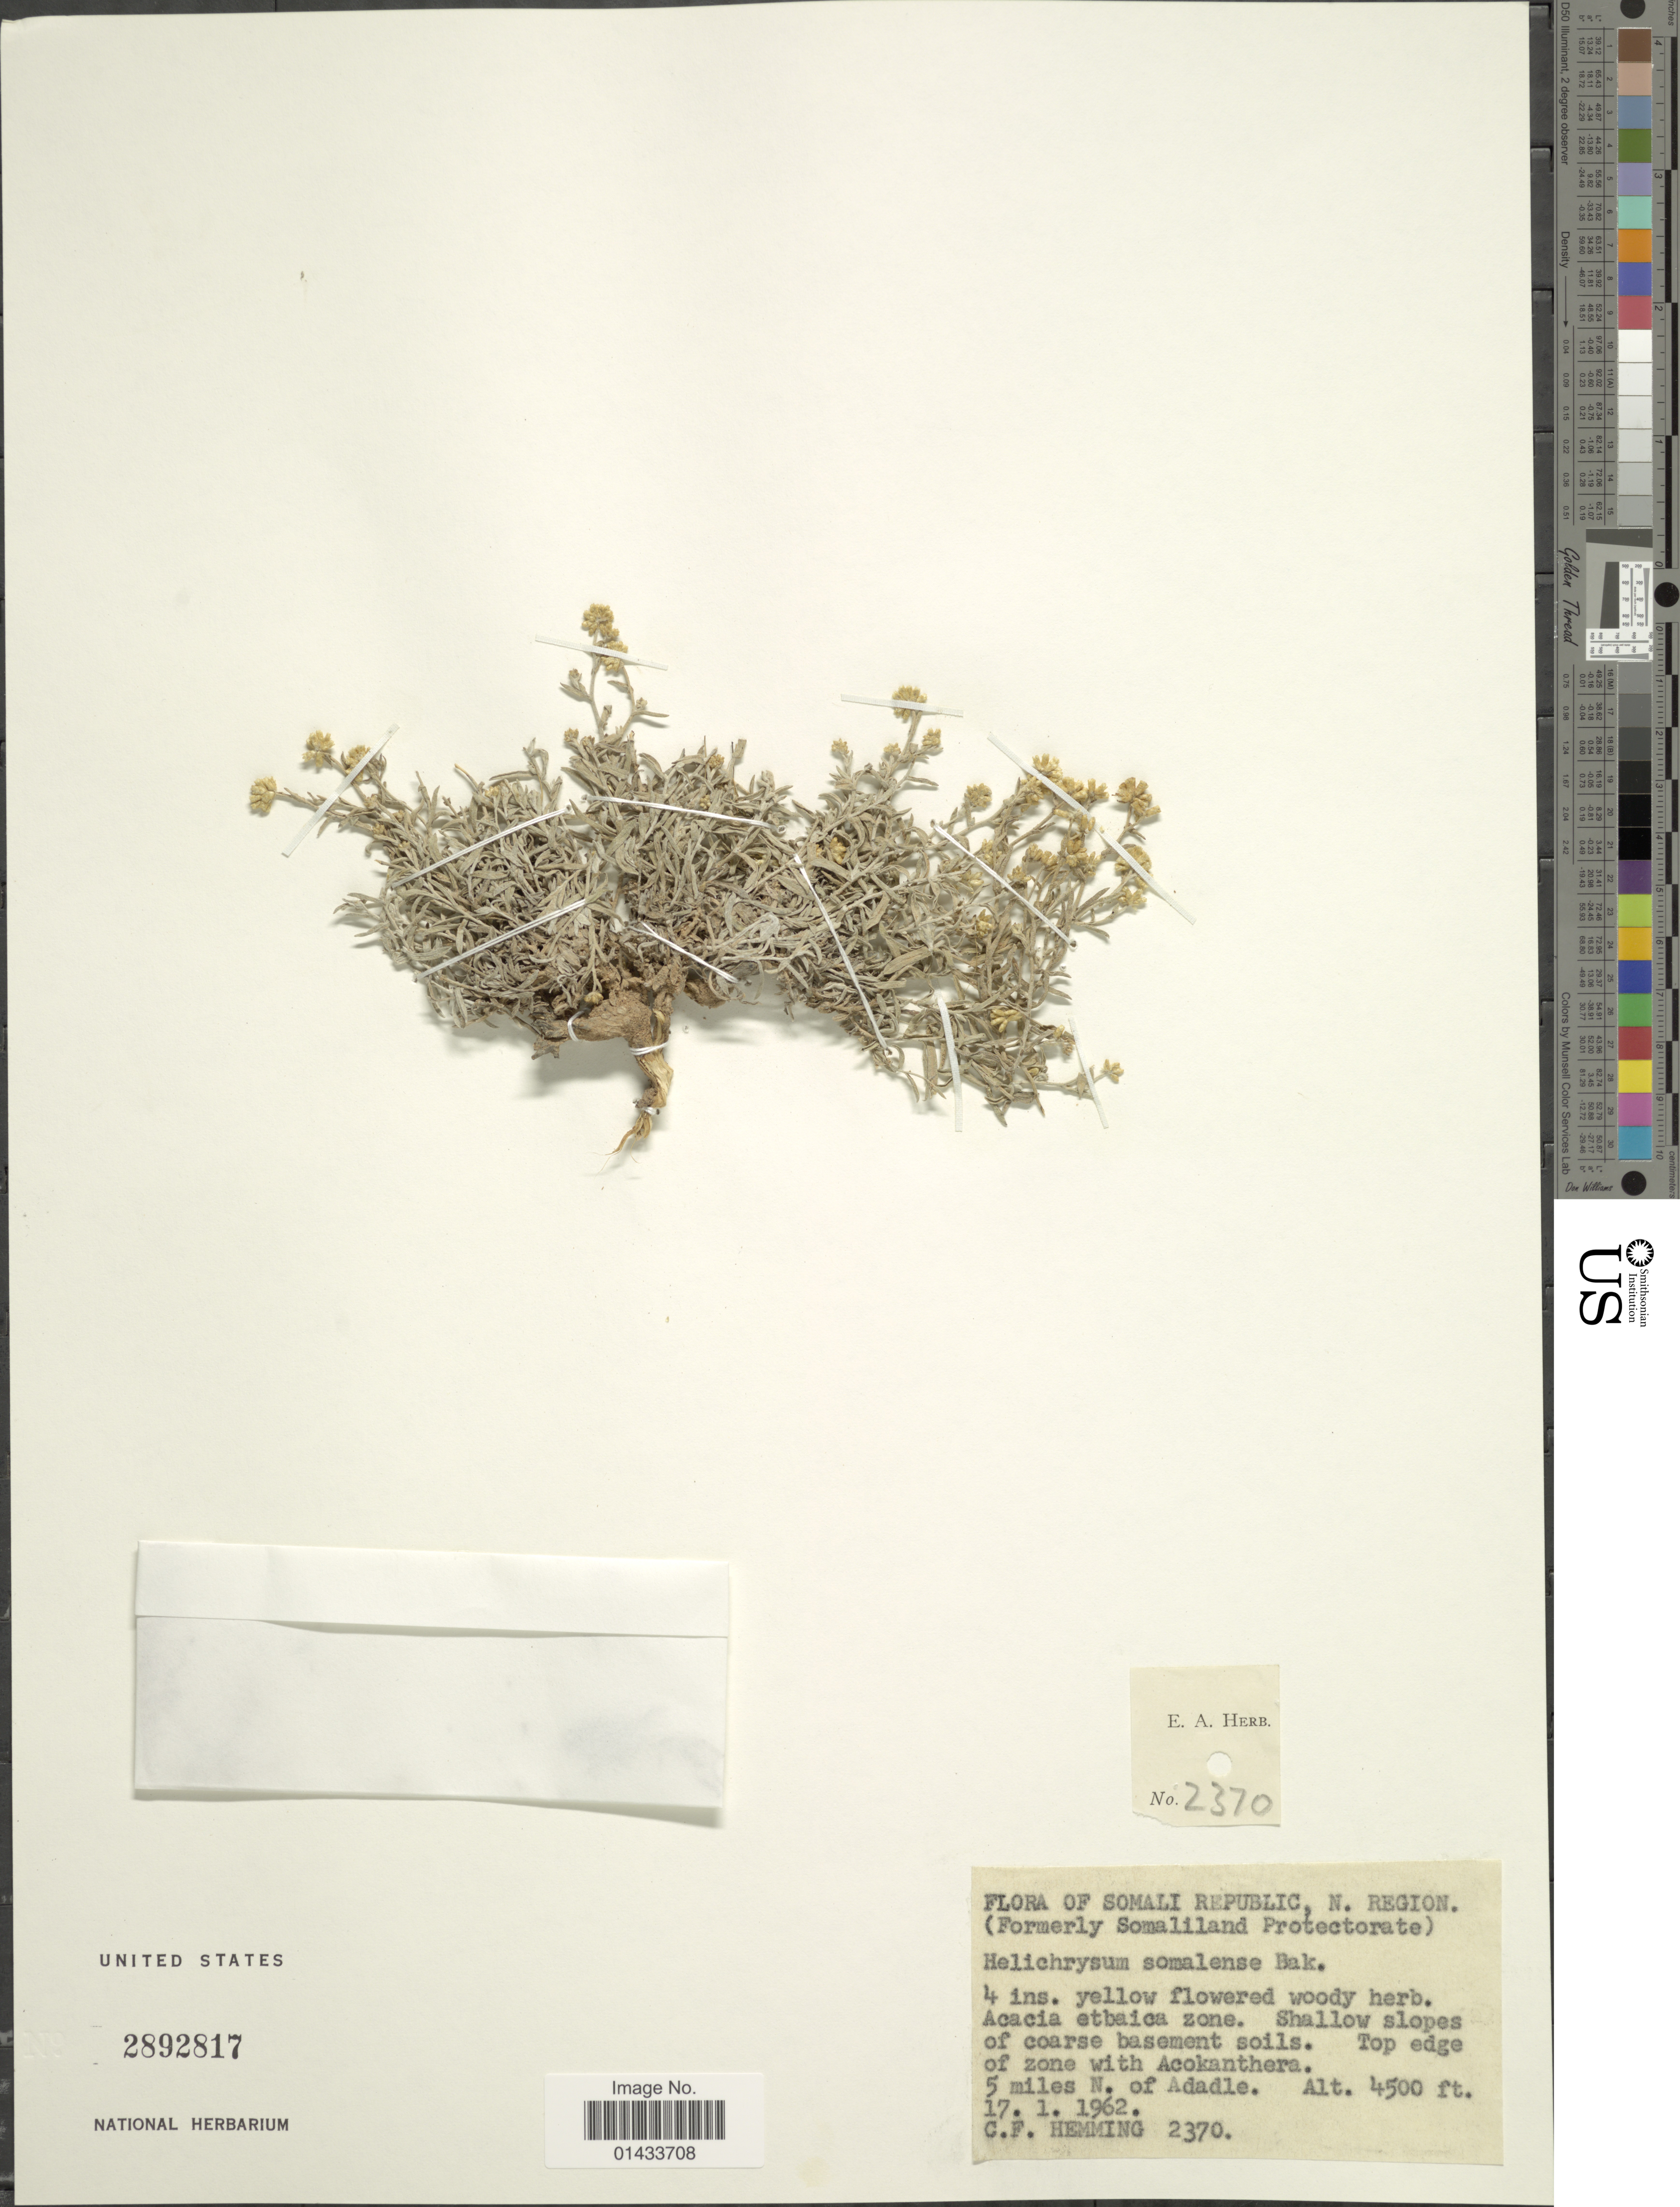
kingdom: Plantae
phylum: Tracheophyta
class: Magnoliopsida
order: Asterales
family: Asteraceae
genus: Helichrysum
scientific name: Helichrysum somalense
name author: Baker f.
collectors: C. Hemming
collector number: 2370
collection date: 1962-01-17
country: Ethiopia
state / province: Somali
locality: Somali Republic, N. Region, Top edge of zone with Acokanthera 5 miles N. of Adadle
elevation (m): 1372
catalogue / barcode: US 2892817